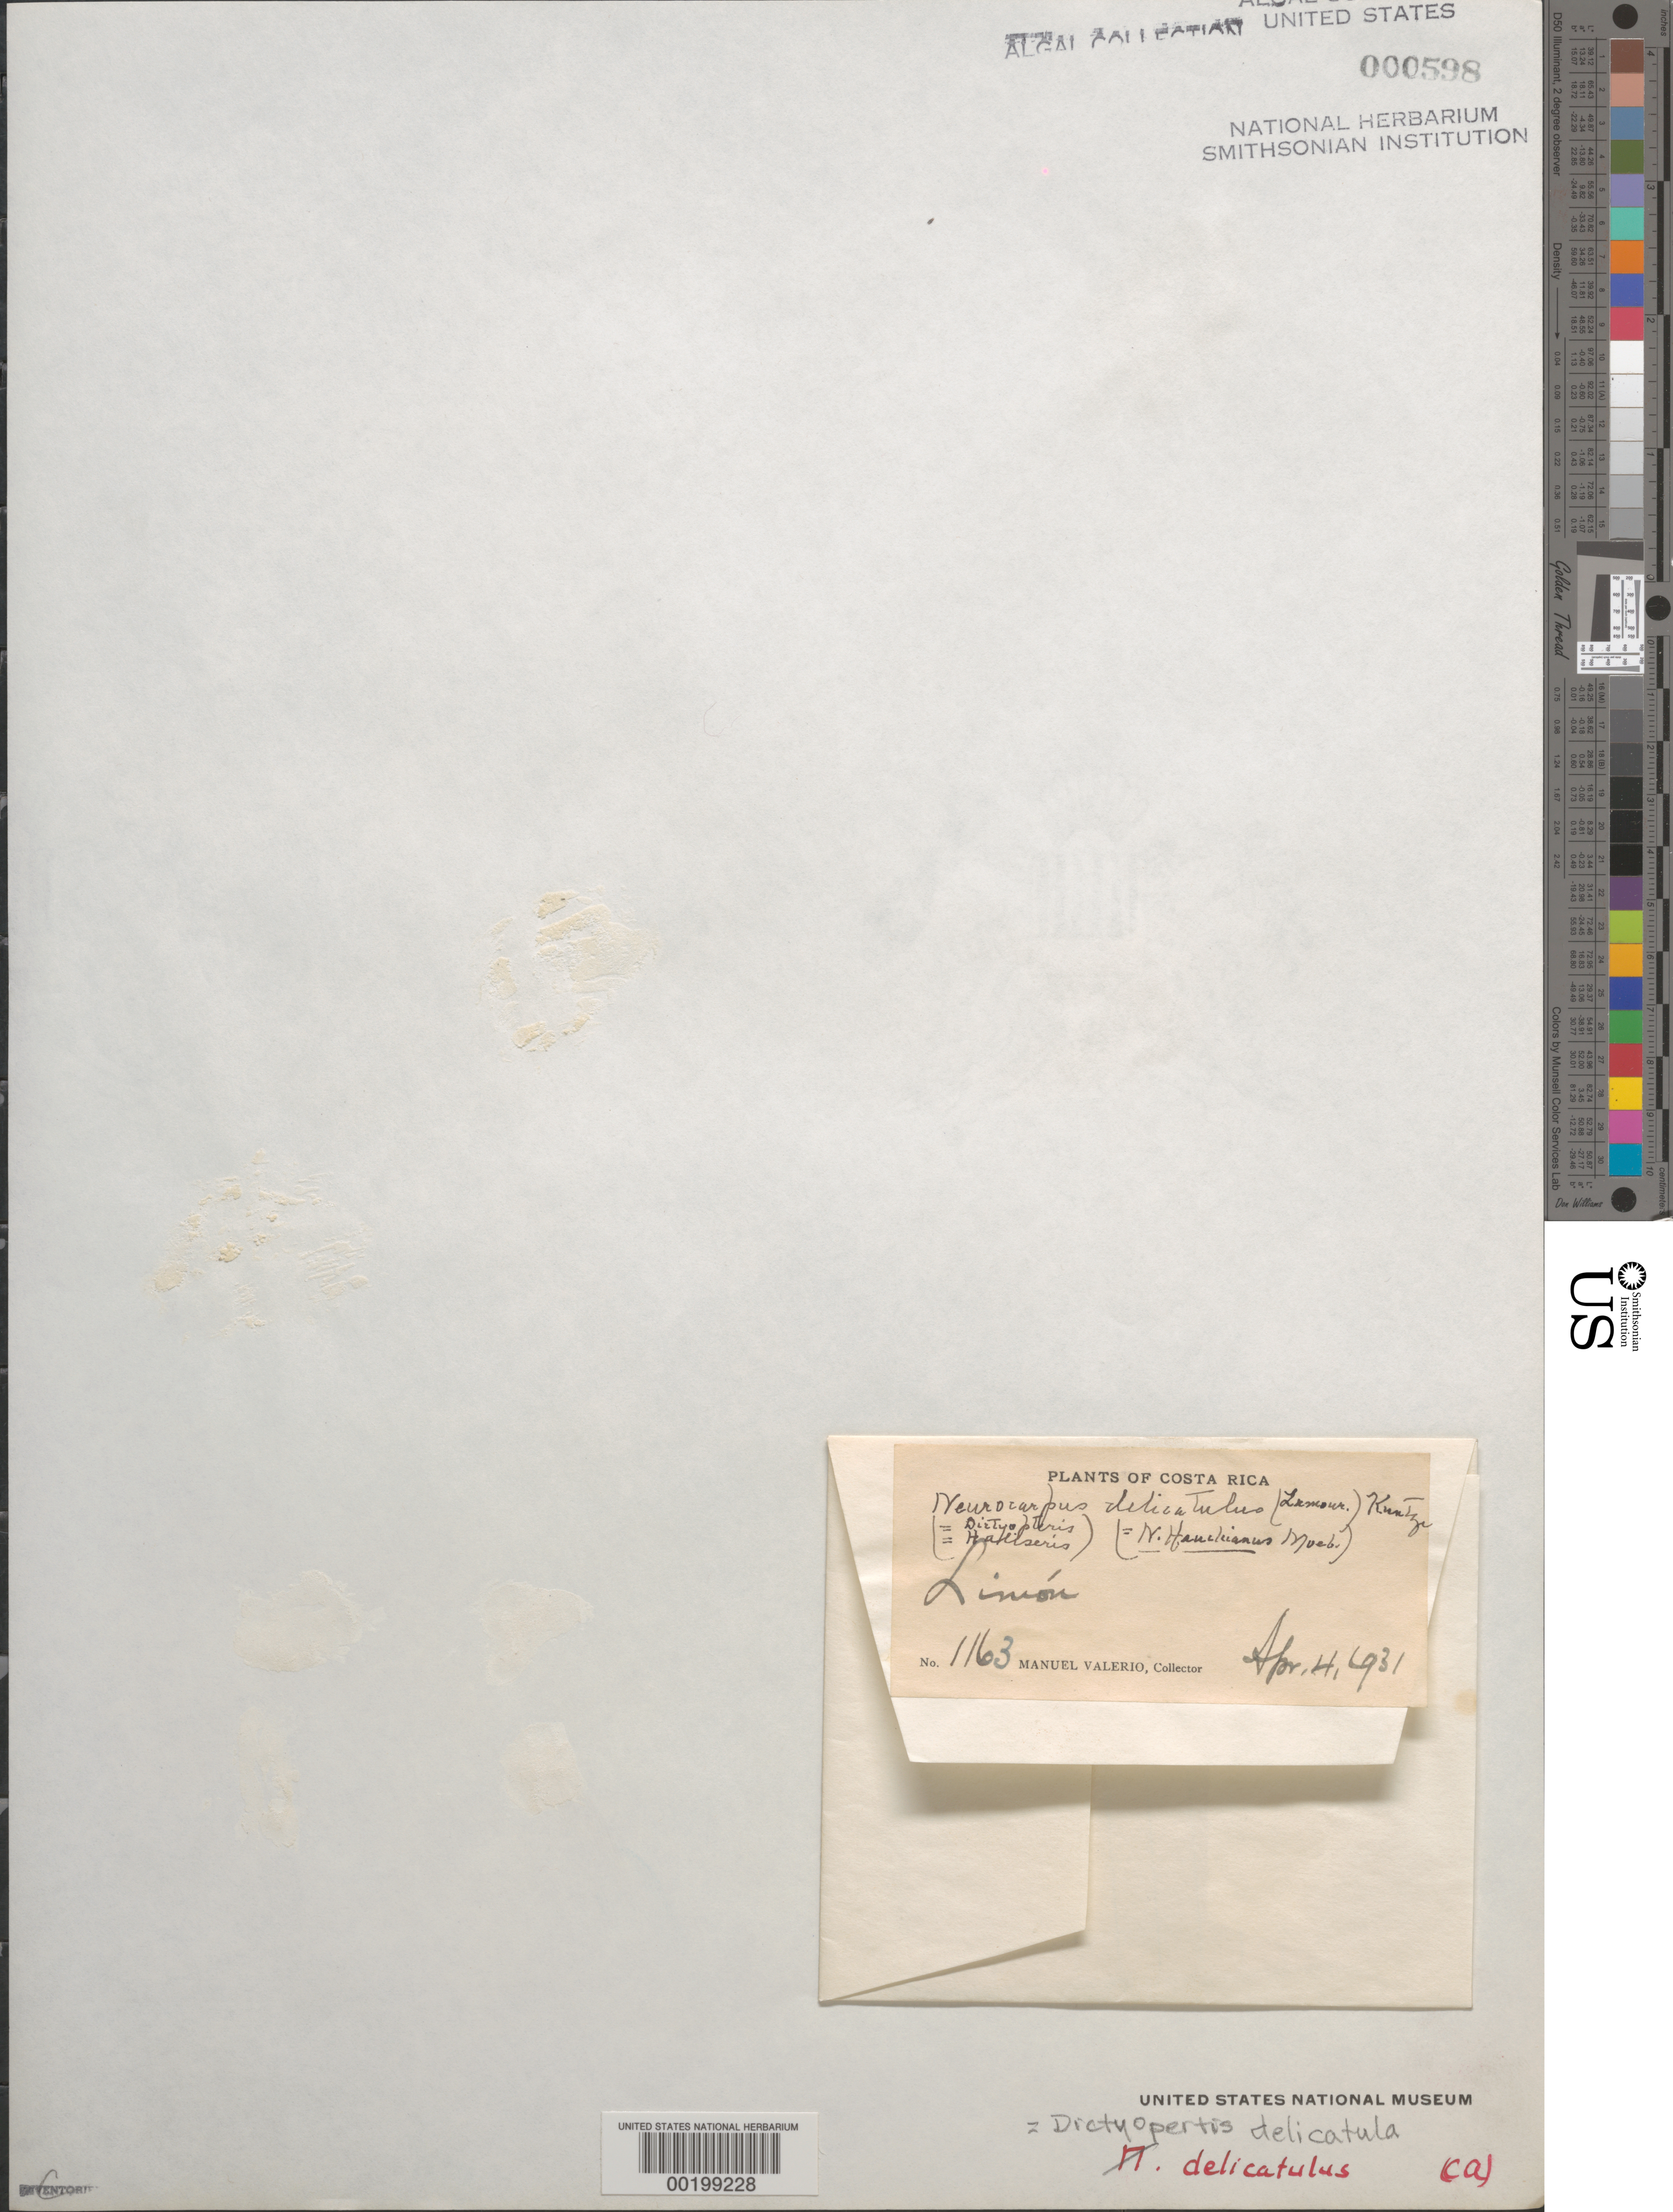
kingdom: Chromista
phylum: Ochrophyta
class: Phaeophyceae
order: Dictyotales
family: Dictyotaceae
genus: Dictyopteris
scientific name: Dictyopteris delicatula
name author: J.V.Lamouroux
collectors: M. Valerio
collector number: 1163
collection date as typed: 04 Apr 1931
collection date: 1931-04-04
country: Costa Rica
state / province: Limón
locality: Puerto limon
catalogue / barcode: US 598